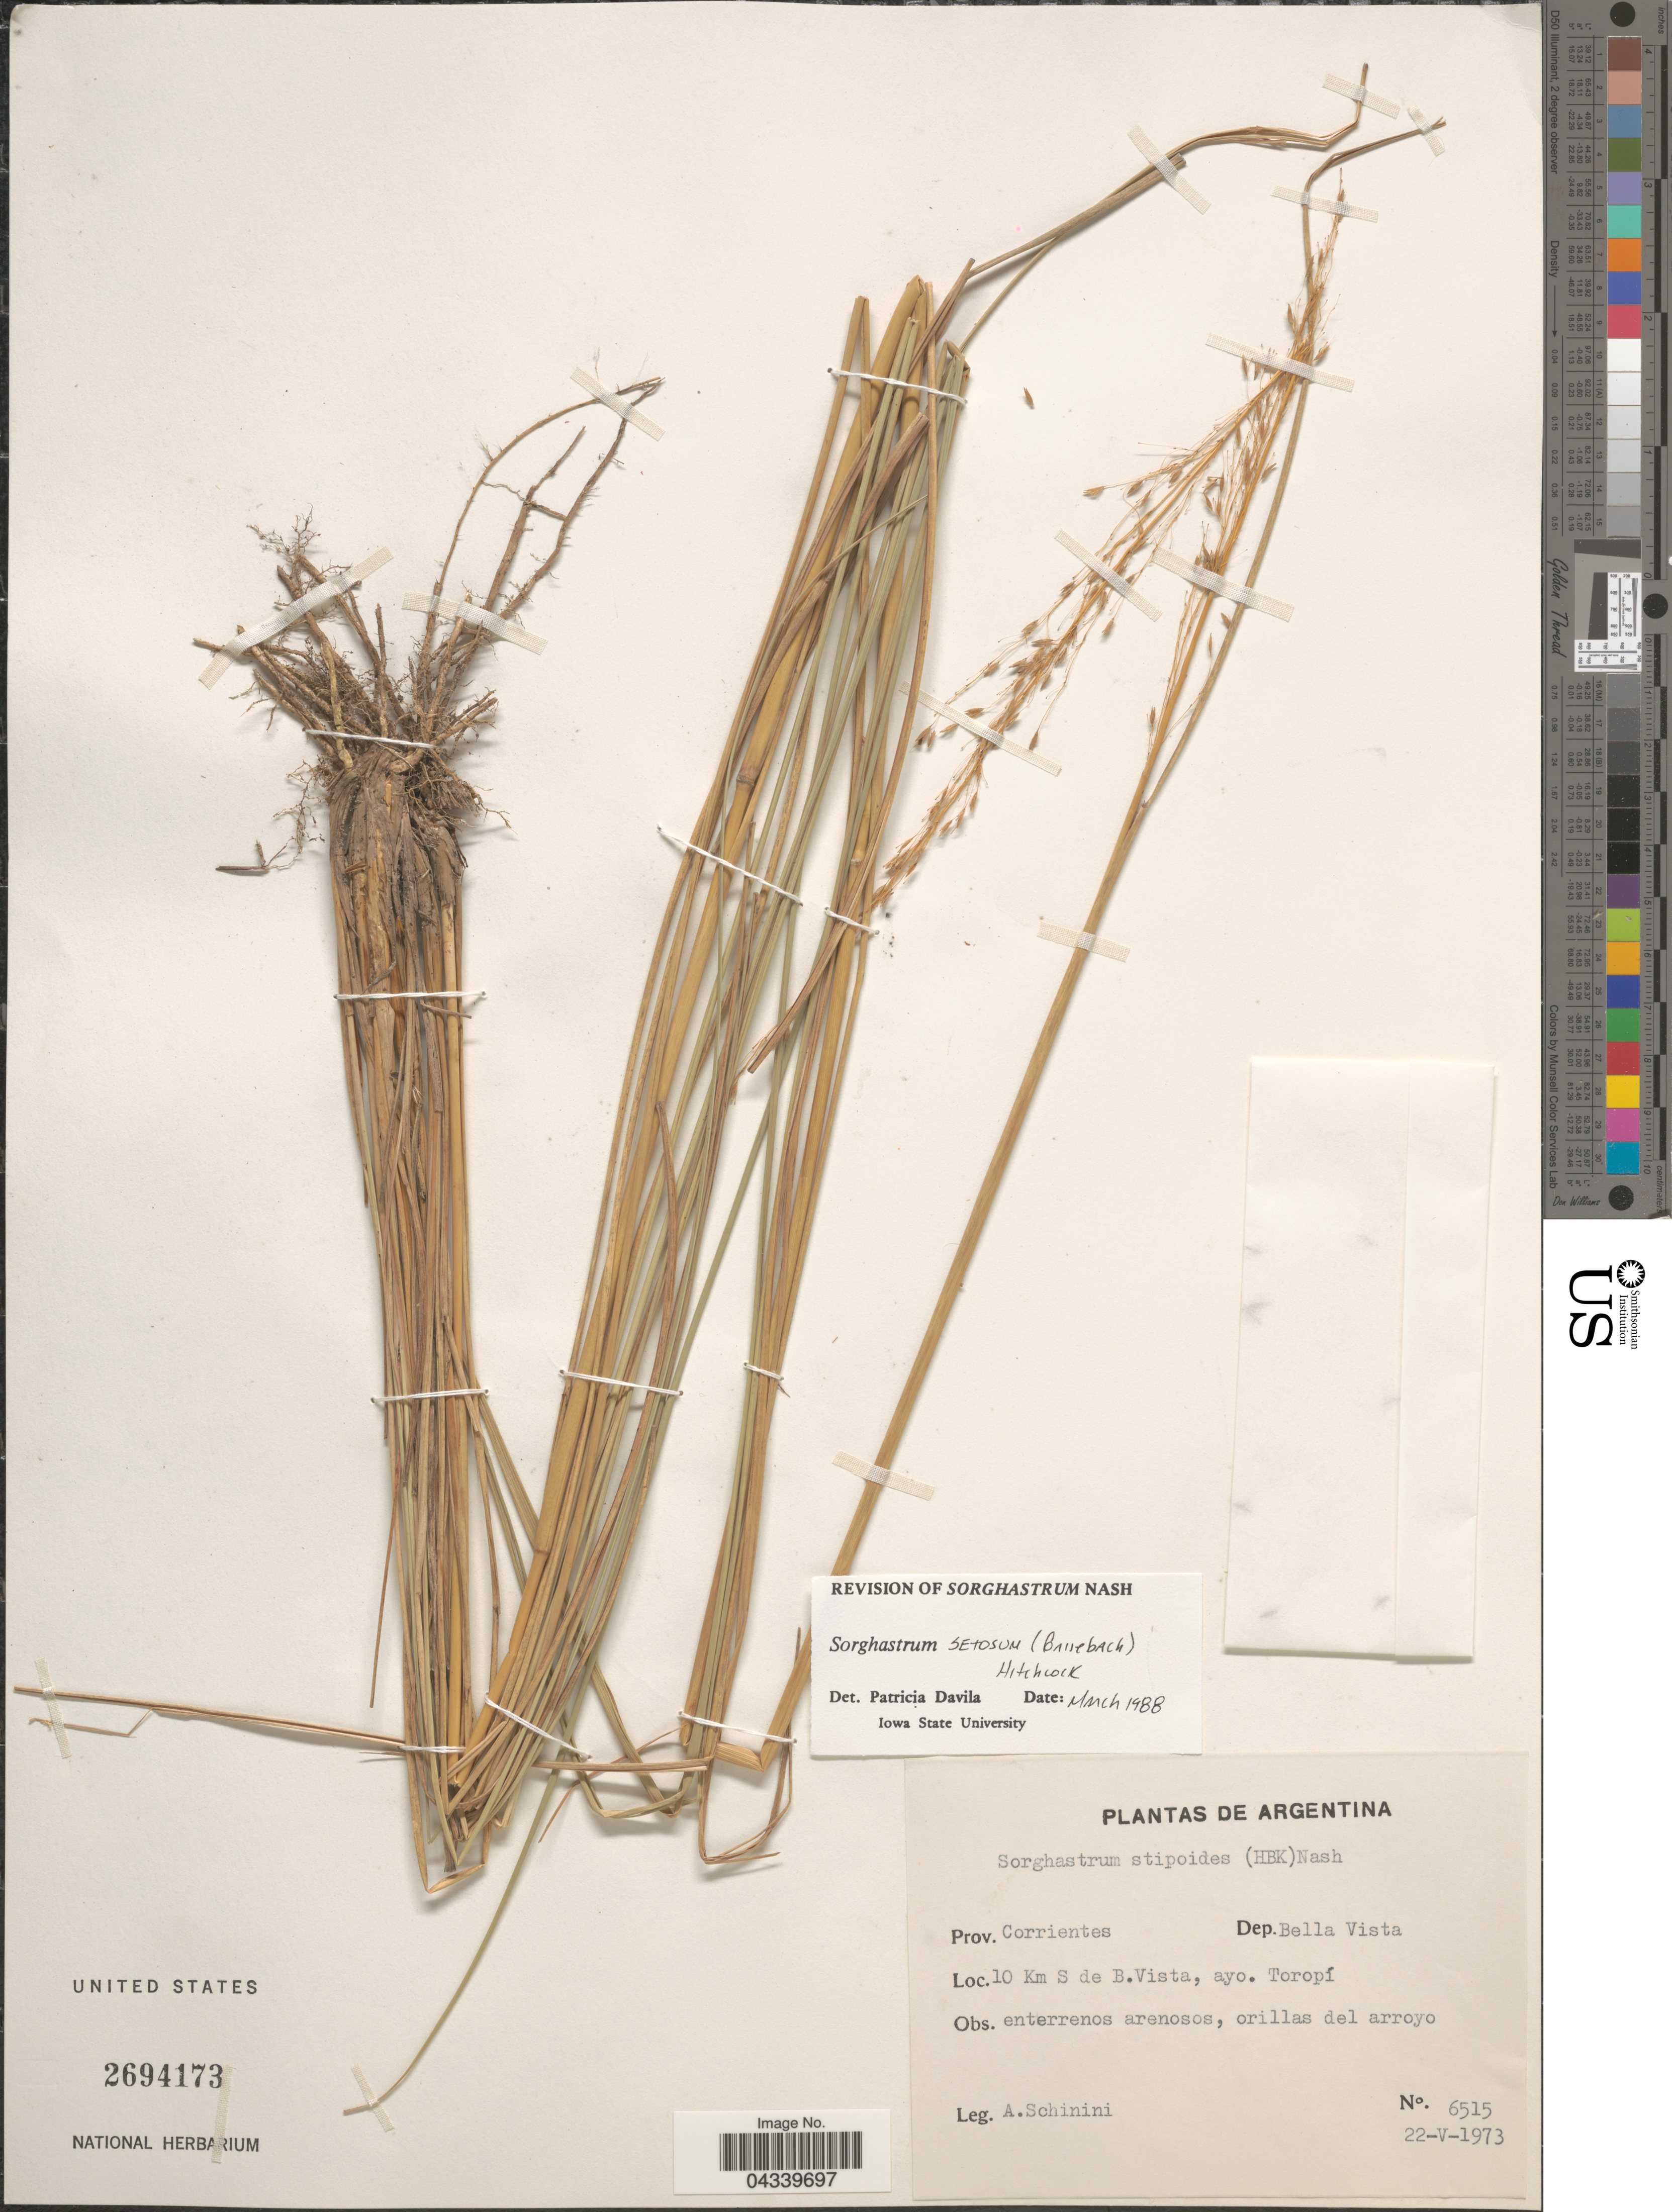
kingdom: Plantae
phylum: Tracheophyta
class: Liliopsida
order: Poales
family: Poaceae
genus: Sorghastrum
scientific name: Sorghastrum setosum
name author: (Griseb.) Hitchc.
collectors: A. Schinini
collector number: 6515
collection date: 1973-05-22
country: Argentina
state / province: Corrientes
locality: Dep. Bella Vista. 10 Km s de B.Vista, ayo. Toropí. Enterrenos arenosos, orillas del arroyo.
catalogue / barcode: US 2694173